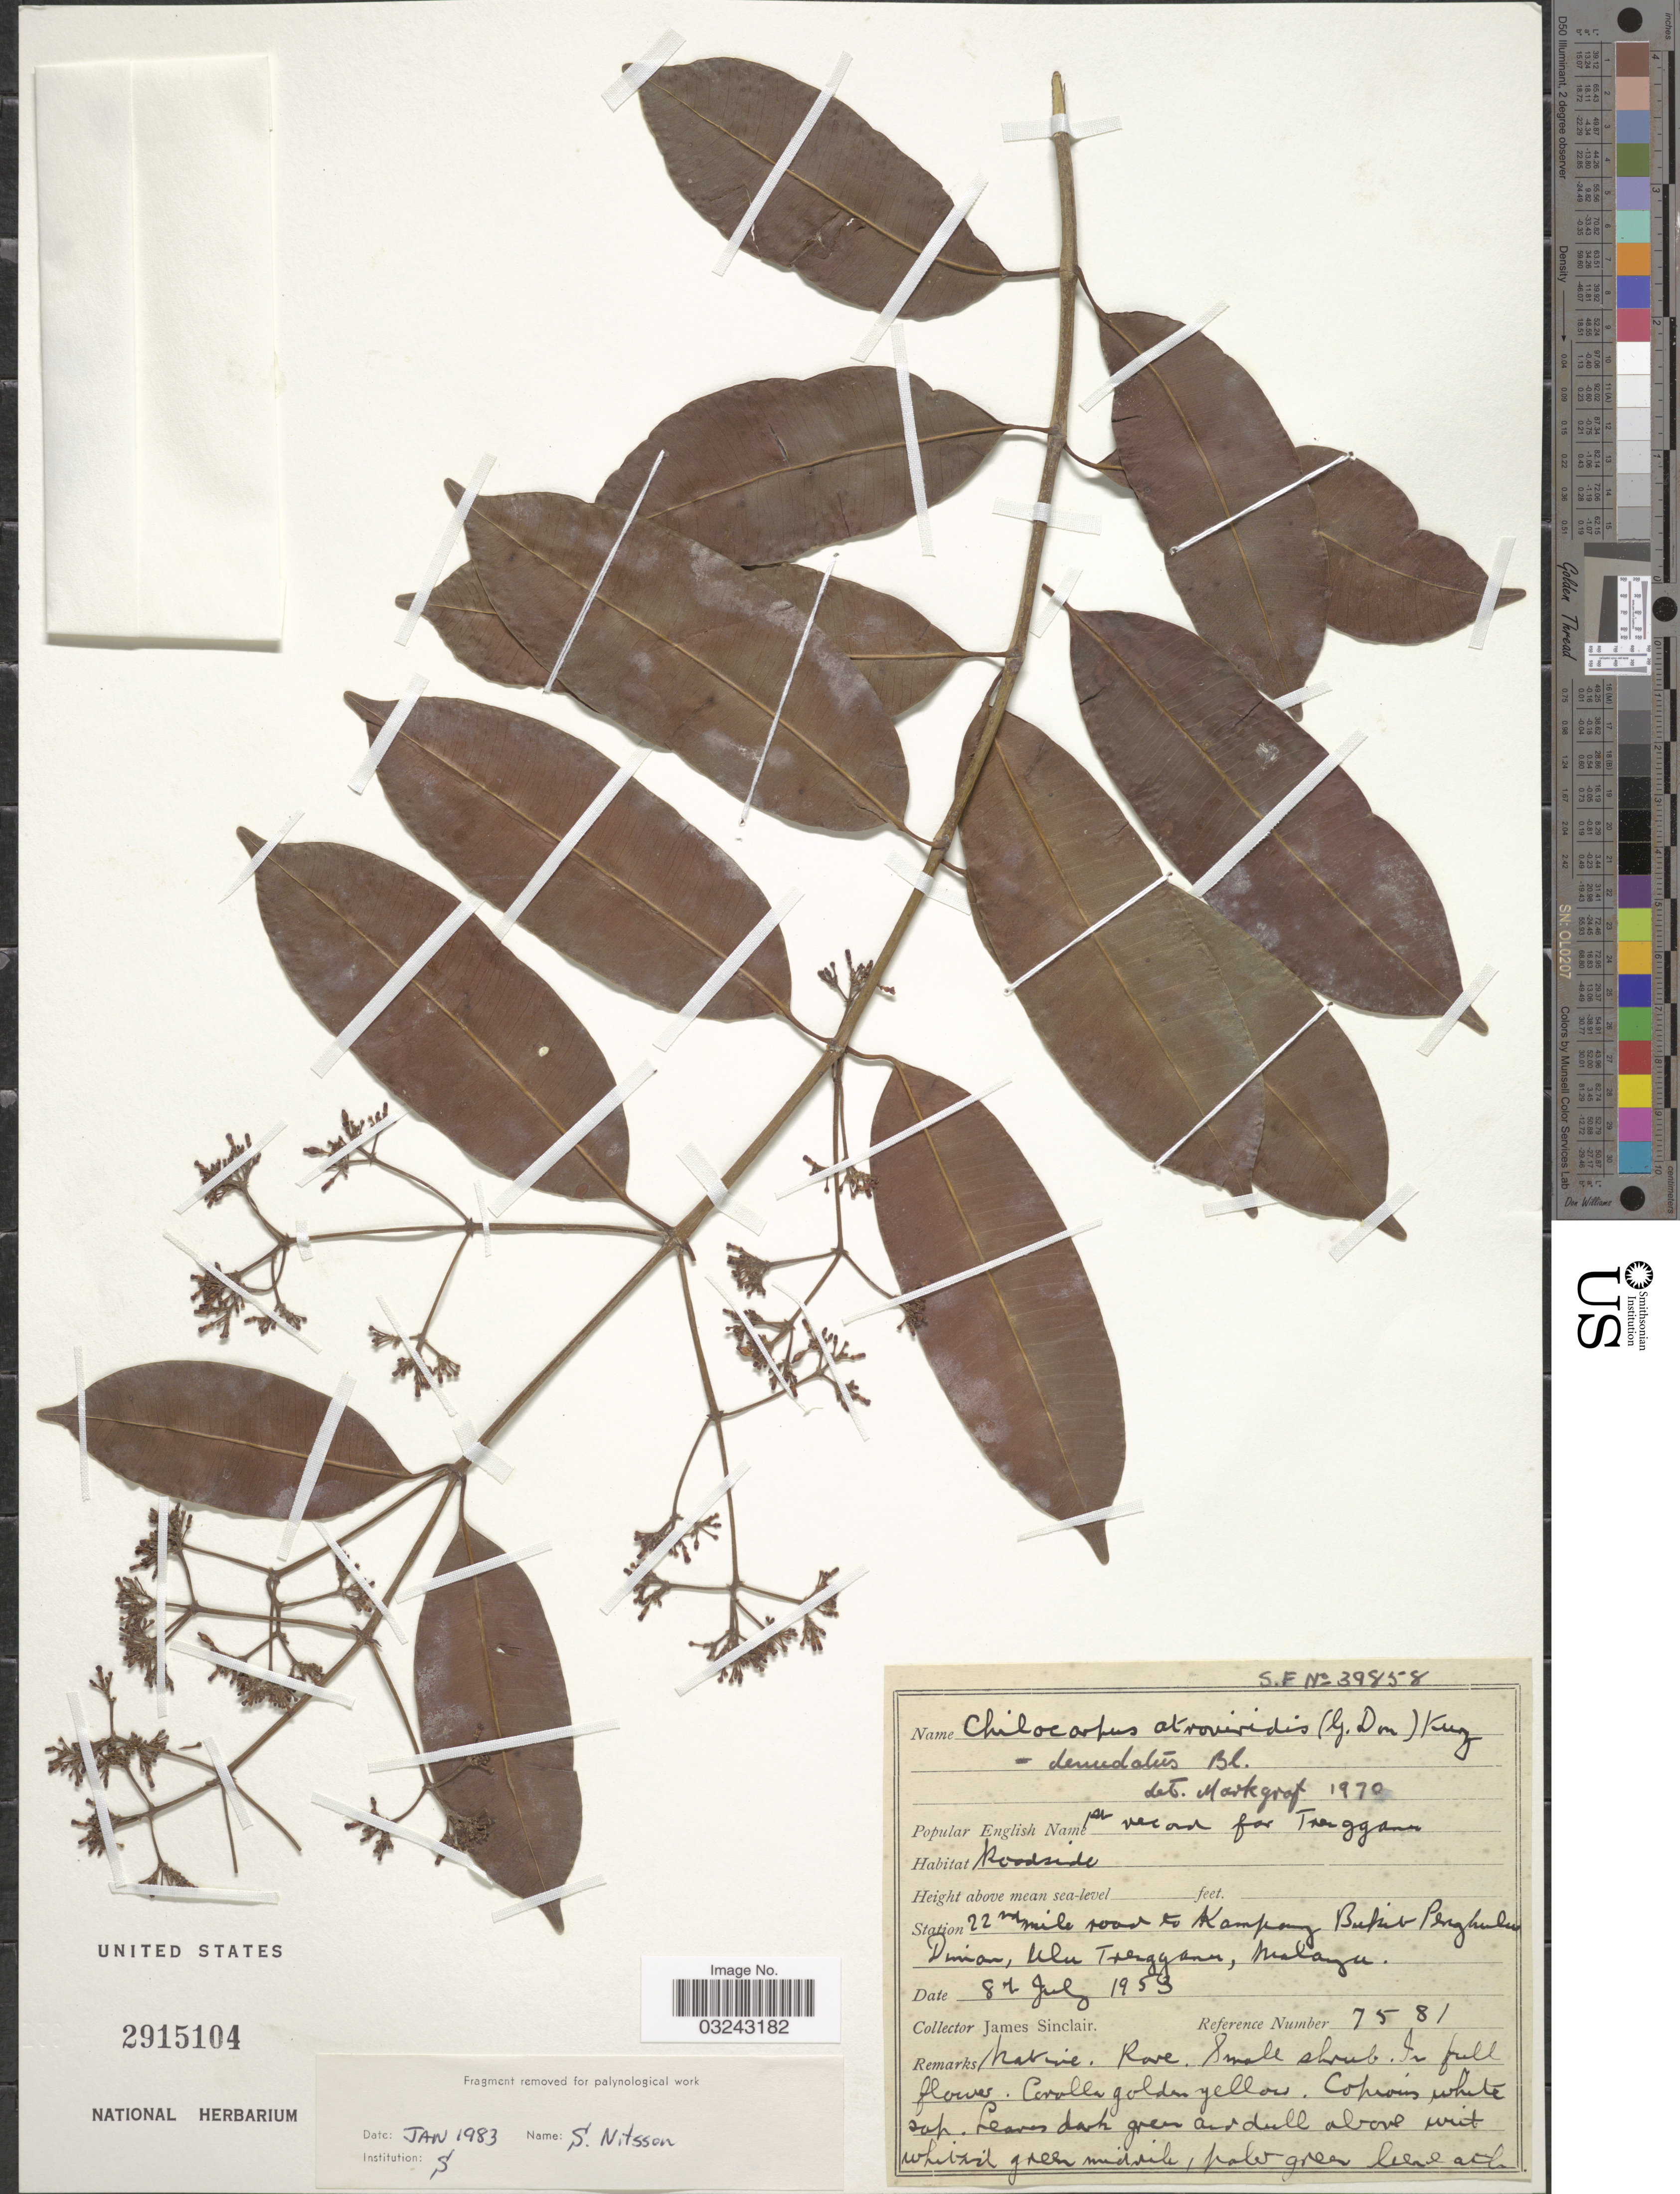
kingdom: Plantae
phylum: Tracheophyta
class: Magnoliopsida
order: Gentianales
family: Apocynaceae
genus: Chilocarpus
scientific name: Chilocarpus denudatus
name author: Blume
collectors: J. Sinclair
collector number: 7581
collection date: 1953-07-08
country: Malaysia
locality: Station 22nd mile road to Kampong Bukit Penghulu Diman, Ulu Trengganu, Malaya.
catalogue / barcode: US 2915104